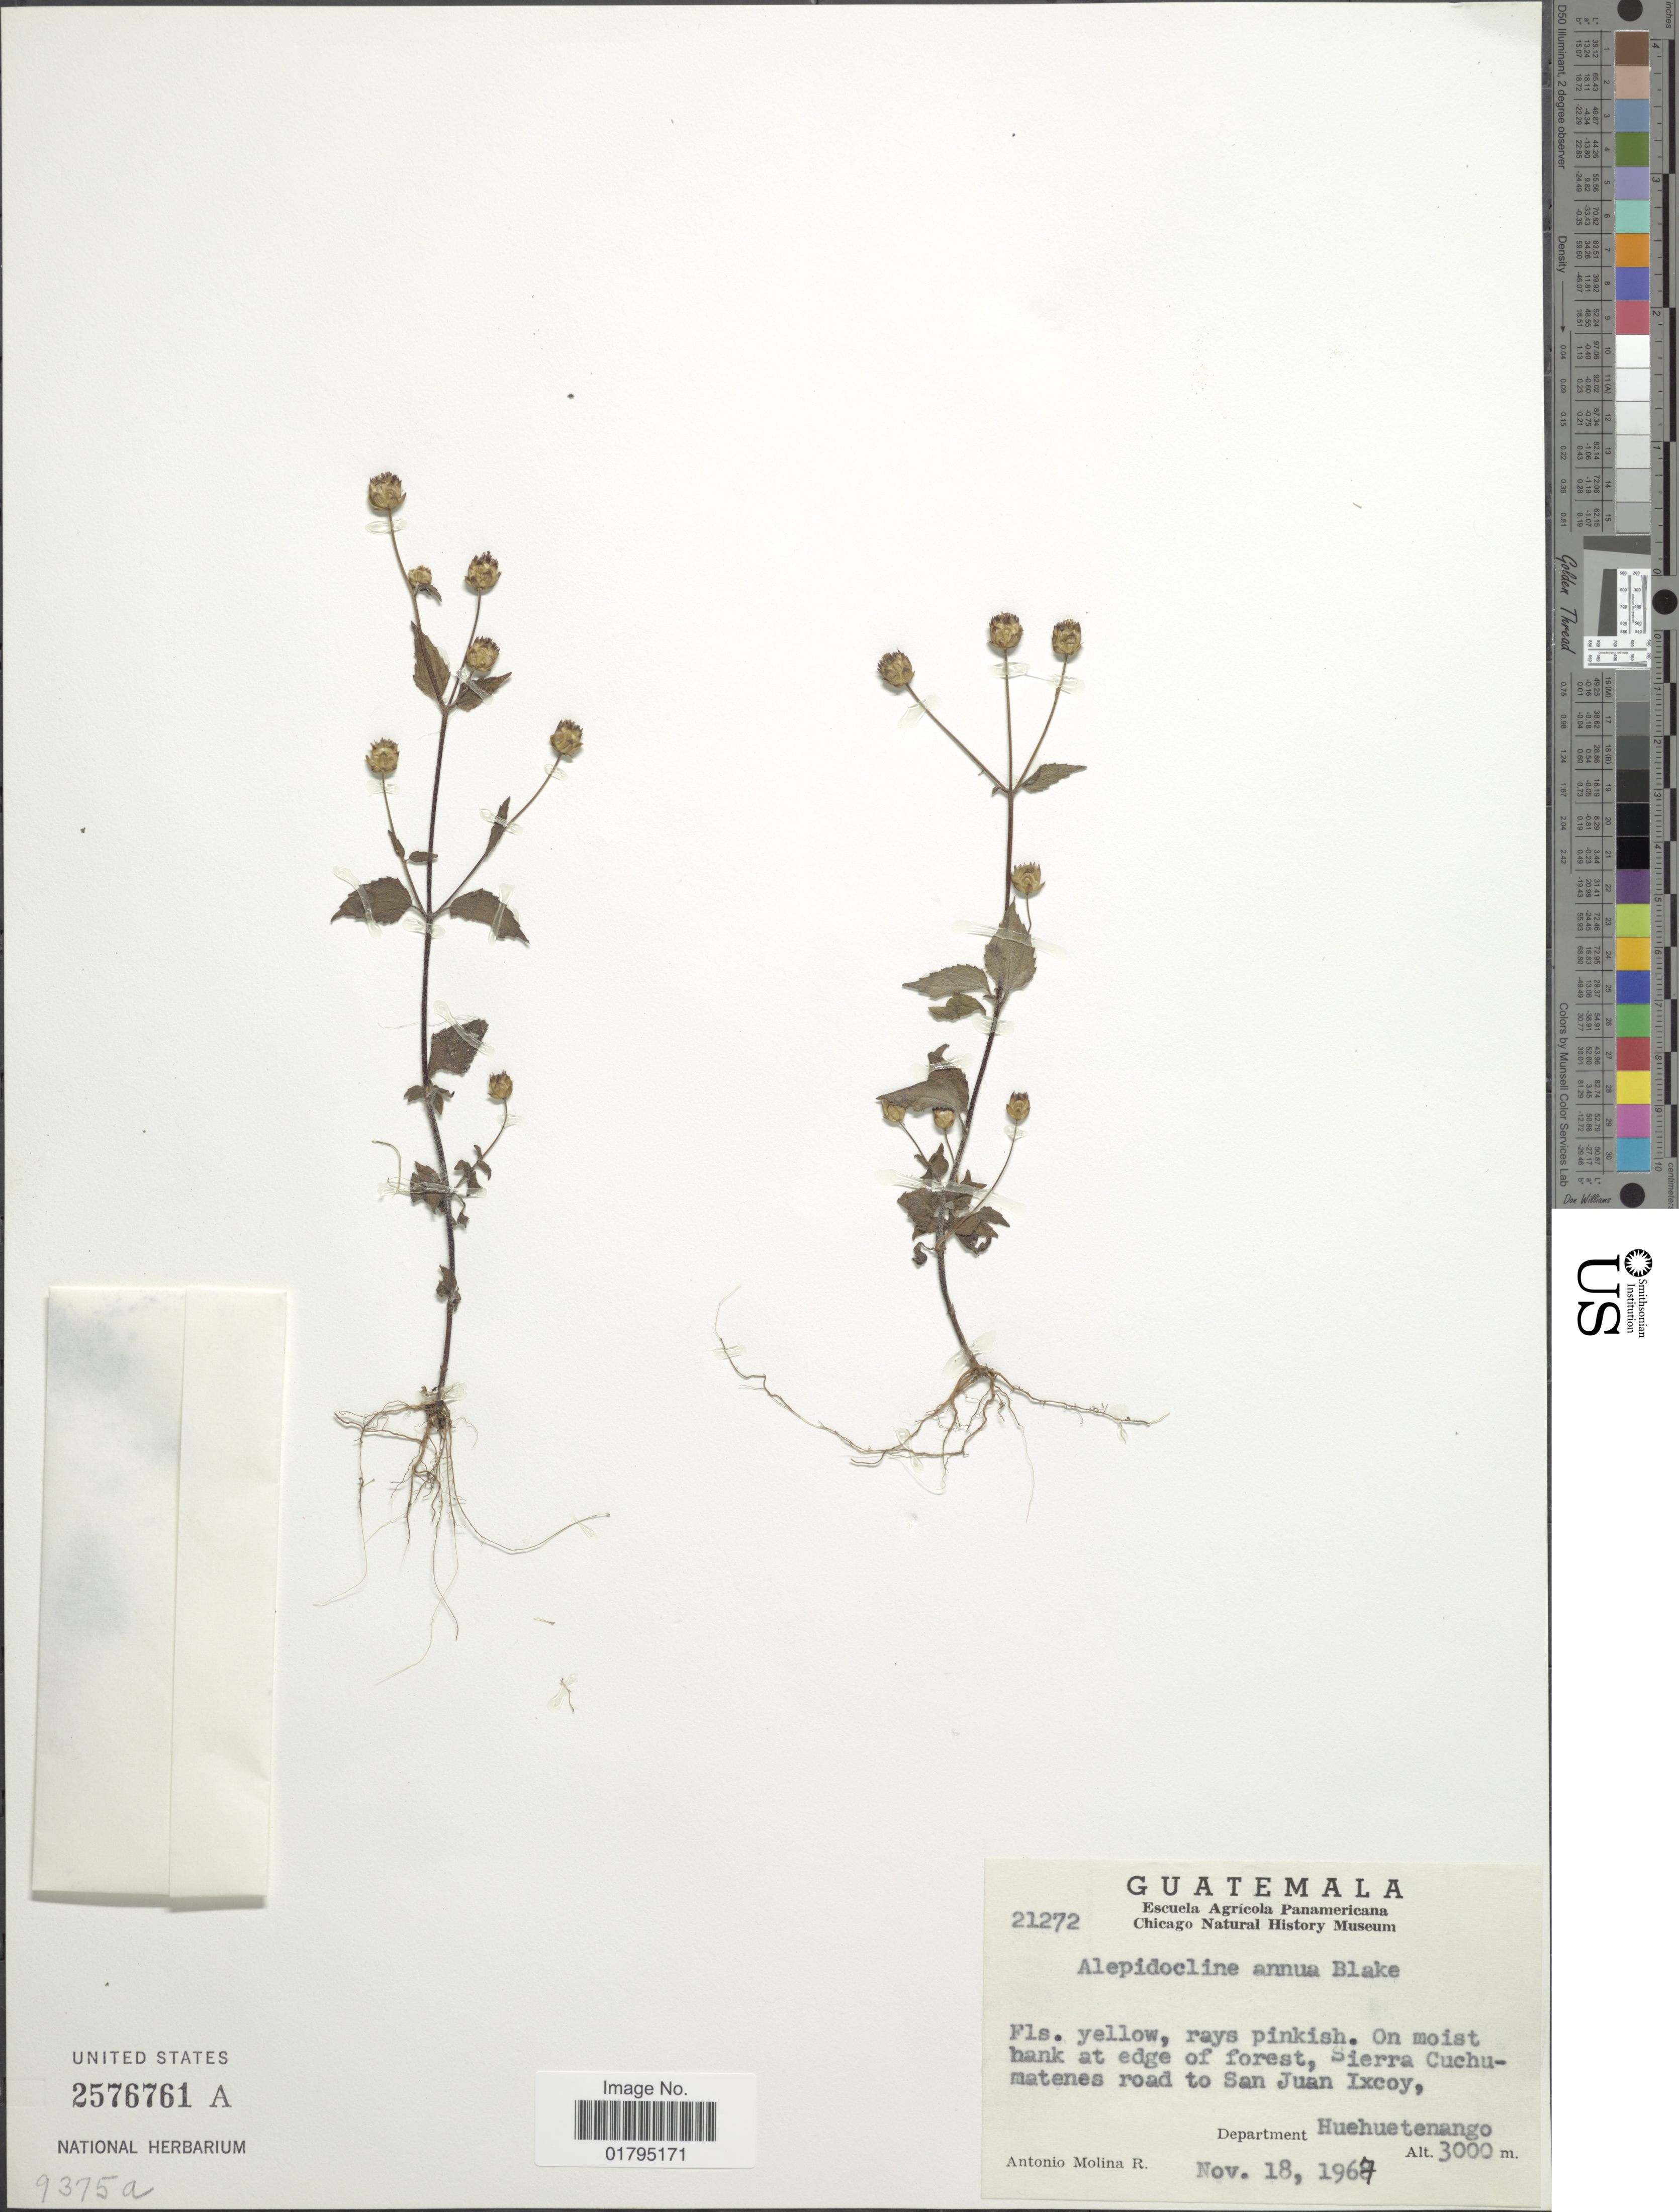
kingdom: Plantae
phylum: Tracheophyta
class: Magnoliopsida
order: Asterales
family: Asteraceae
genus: Alepidocline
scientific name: Alepidocline annua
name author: S.F. Blake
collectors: A. Molina R.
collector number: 21272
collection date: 1967-11-18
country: Guatemala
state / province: Huehuetenango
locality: Sierra Cuchumatenes road to San Juan Ixcoy.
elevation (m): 3000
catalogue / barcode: US 2576761A